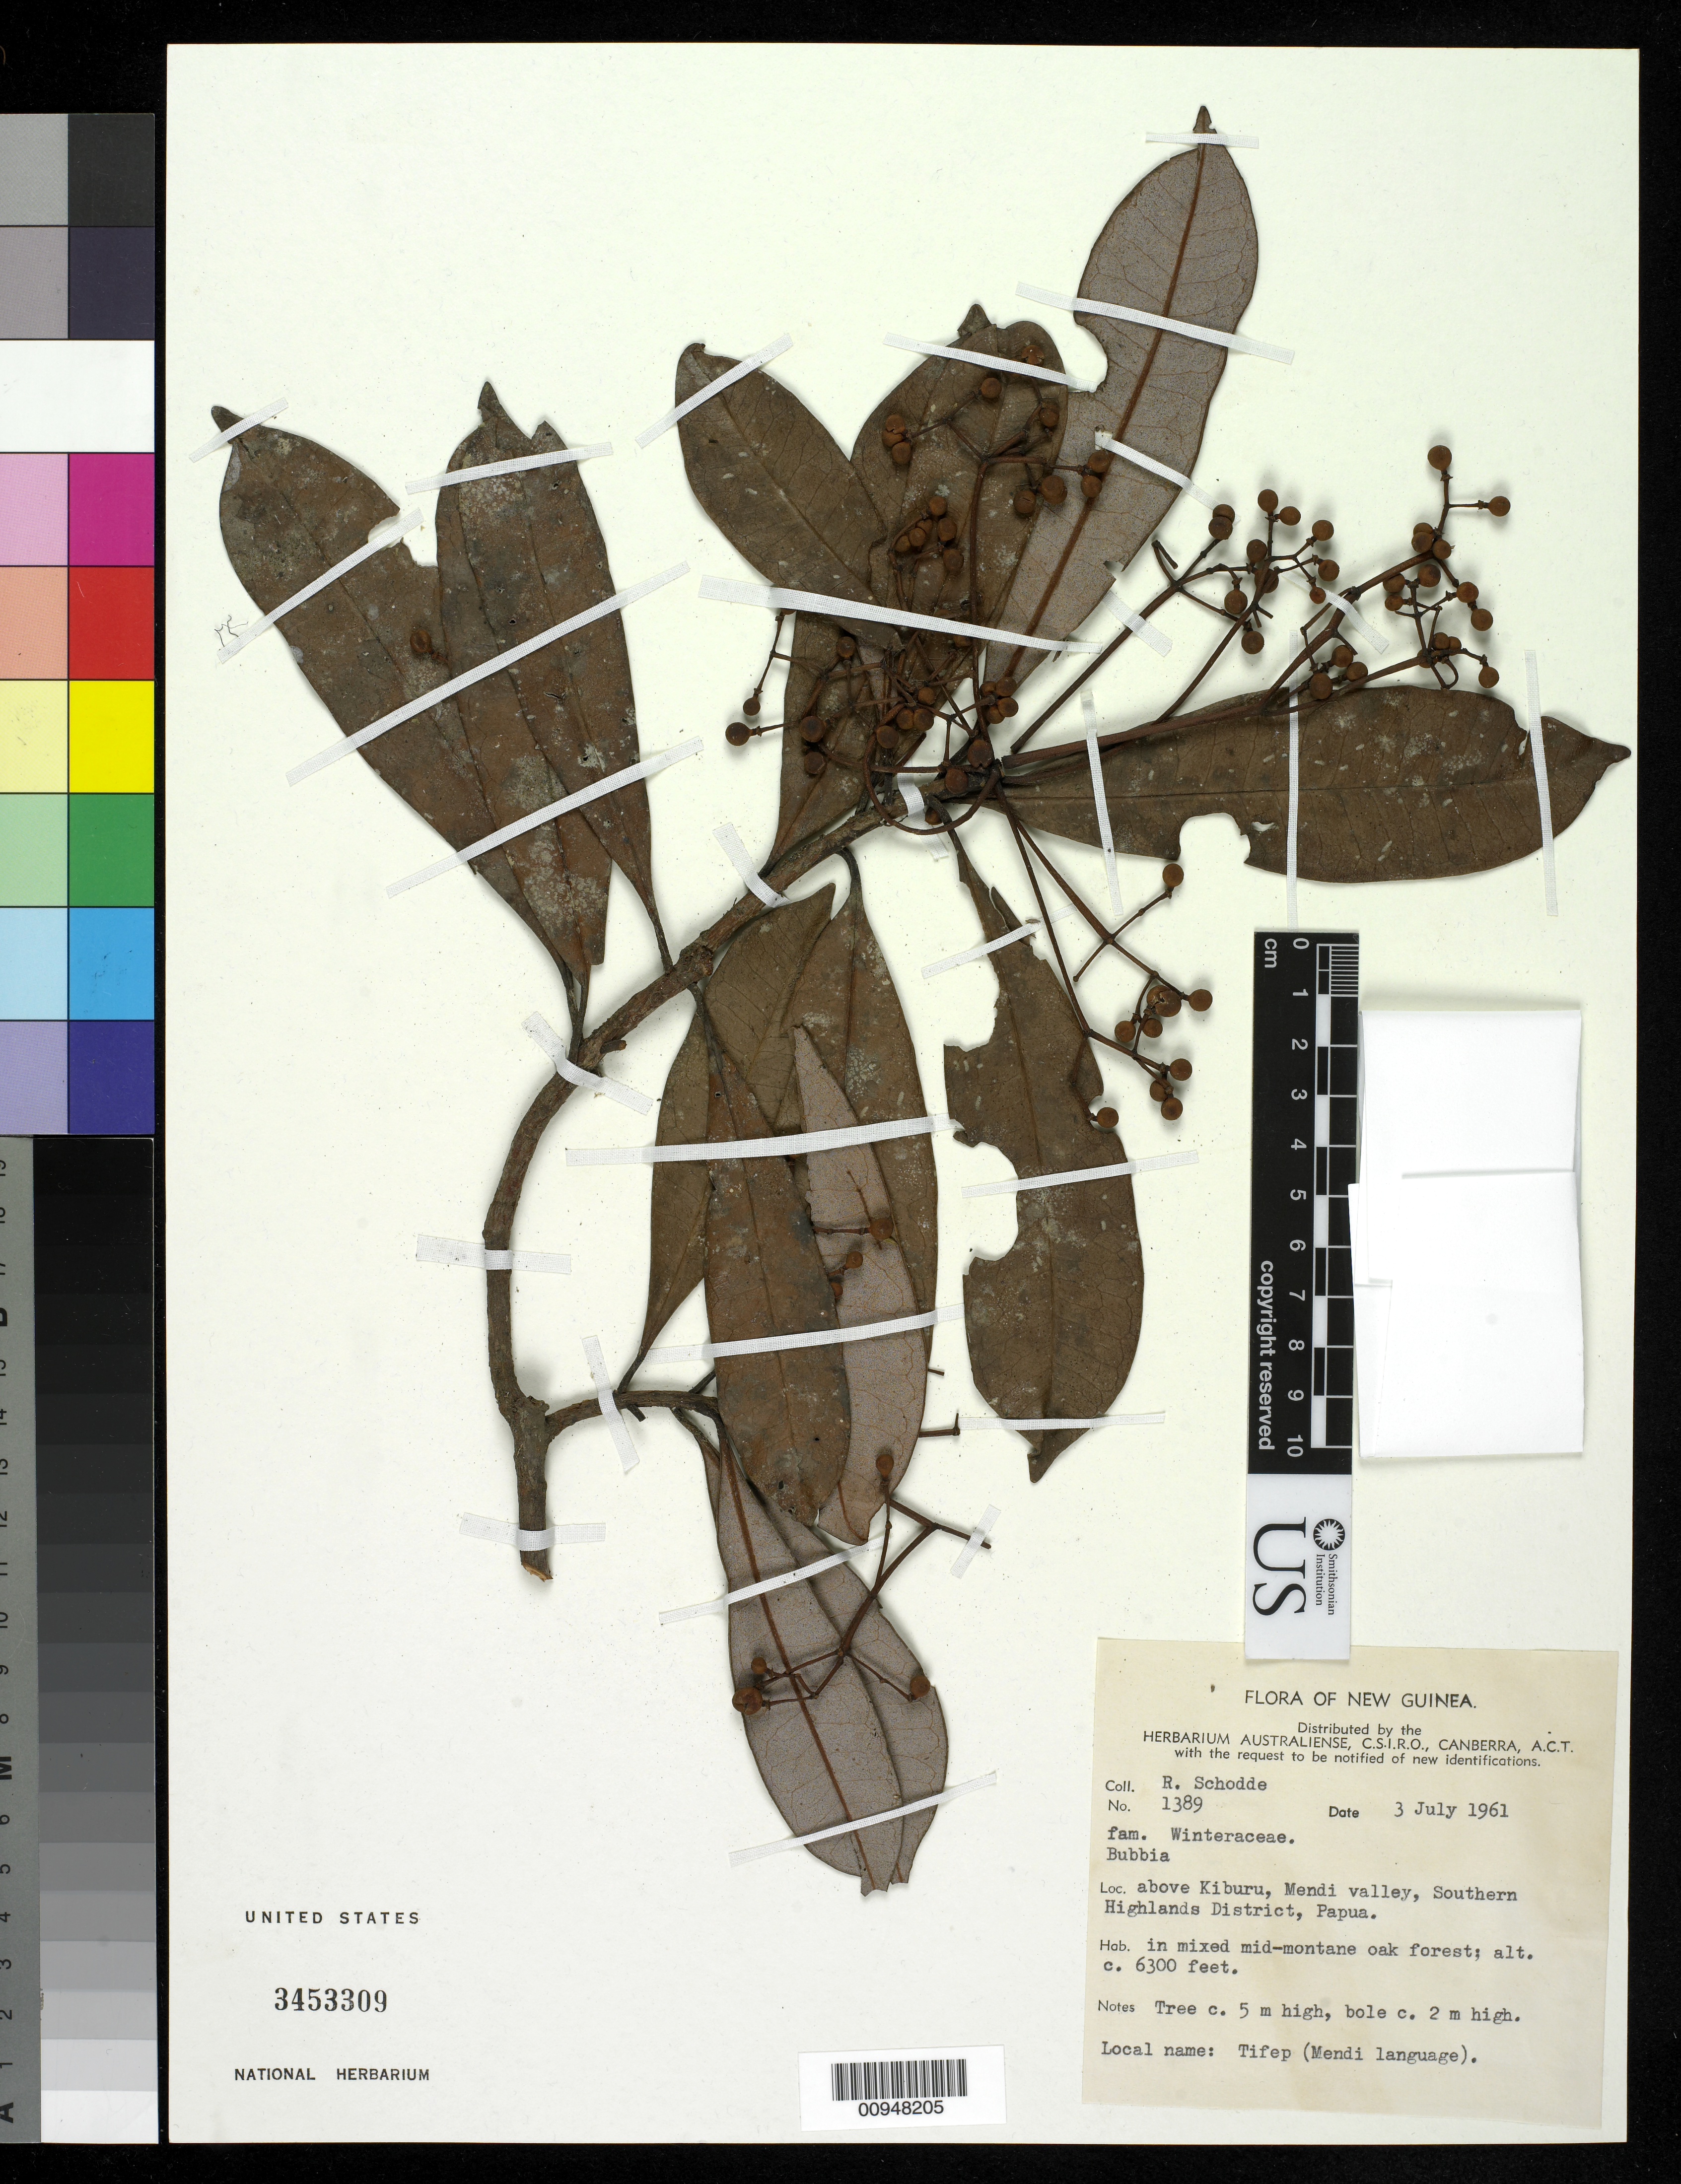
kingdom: Plantae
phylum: Tracheophyta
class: Magnoliopsida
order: Canellales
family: Winteraceae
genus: Zygogynum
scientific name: Zygogynum bosavicum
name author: Vink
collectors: R. Schodde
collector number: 1389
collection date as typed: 03 Jul 1961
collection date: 1961-07-03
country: Papua New Guinea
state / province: Southern Highlands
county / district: Mendi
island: New Guinea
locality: Above Kiburu, Mendi valley.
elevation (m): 1920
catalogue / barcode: US 3453309